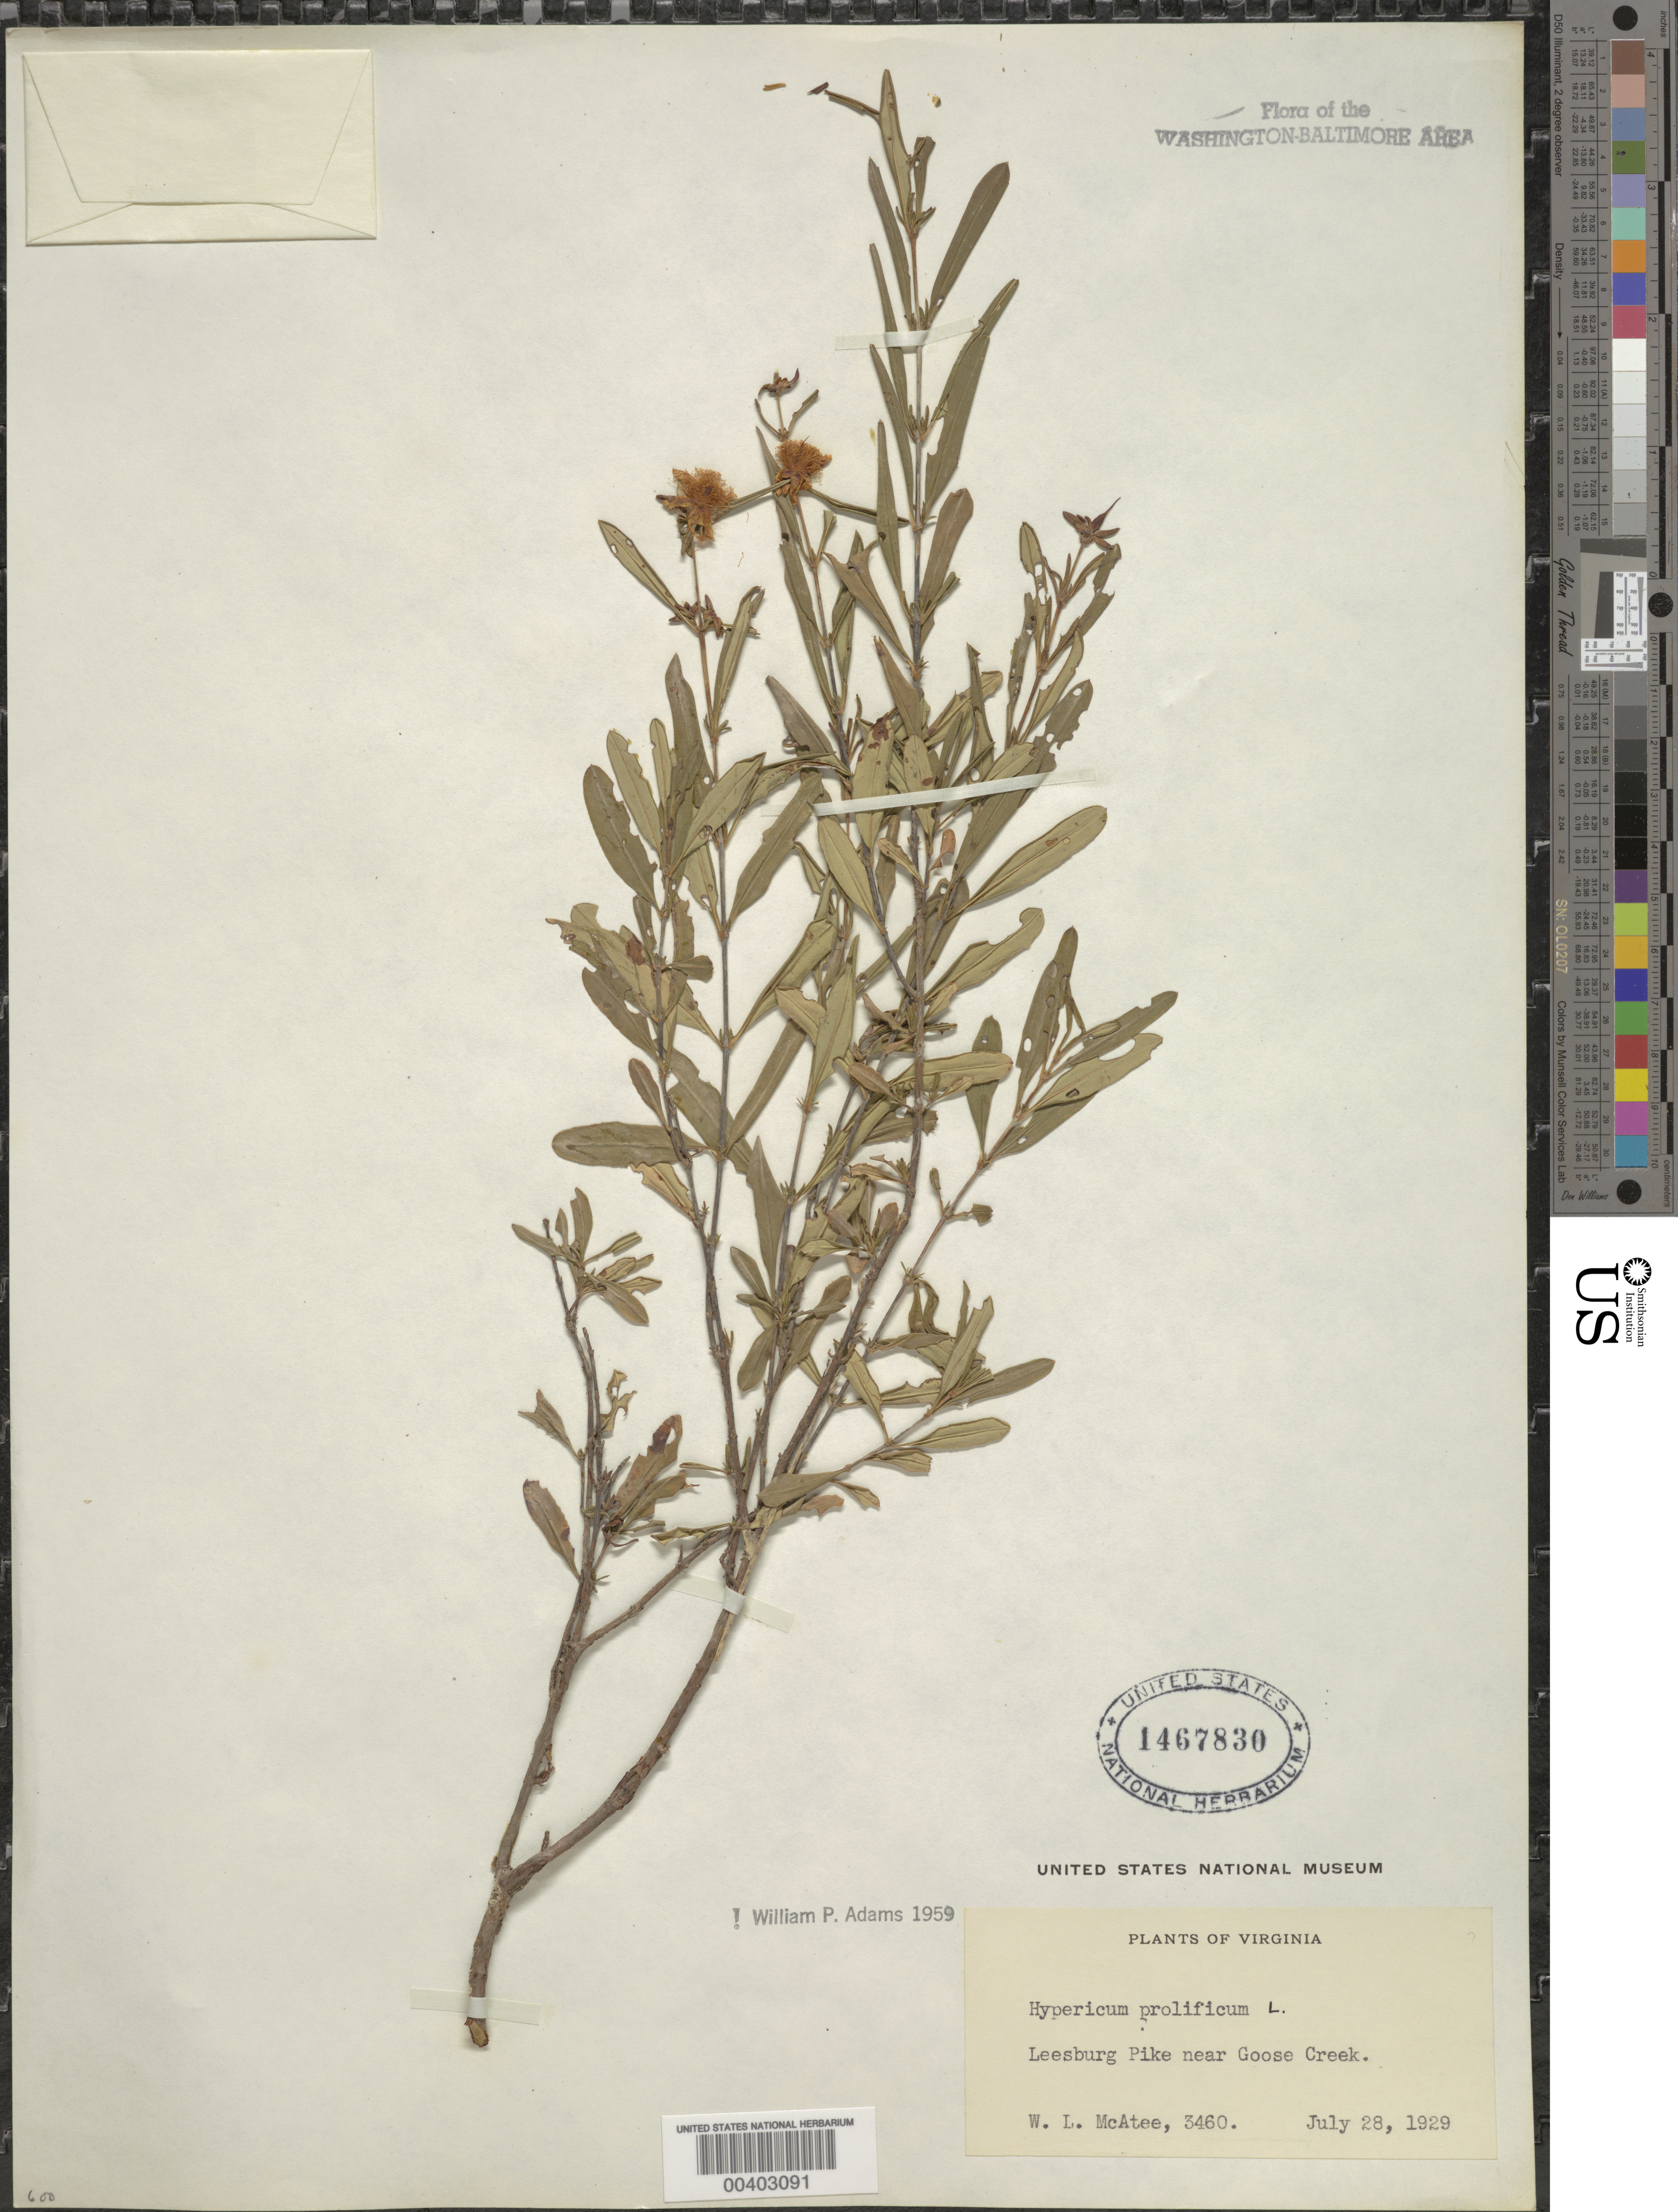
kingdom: Plantae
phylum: Tracheophyta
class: Magnoliopsida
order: Malpighiales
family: Hypericaceae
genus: Hypericum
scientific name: Hypericum prolificum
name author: L.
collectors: W. McAtee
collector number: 3460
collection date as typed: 28 Jul 1929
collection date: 1929-07-28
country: United States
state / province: Virginia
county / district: Loudoun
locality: Leesburg Pike near Goose Creek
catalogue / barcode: US 1467830